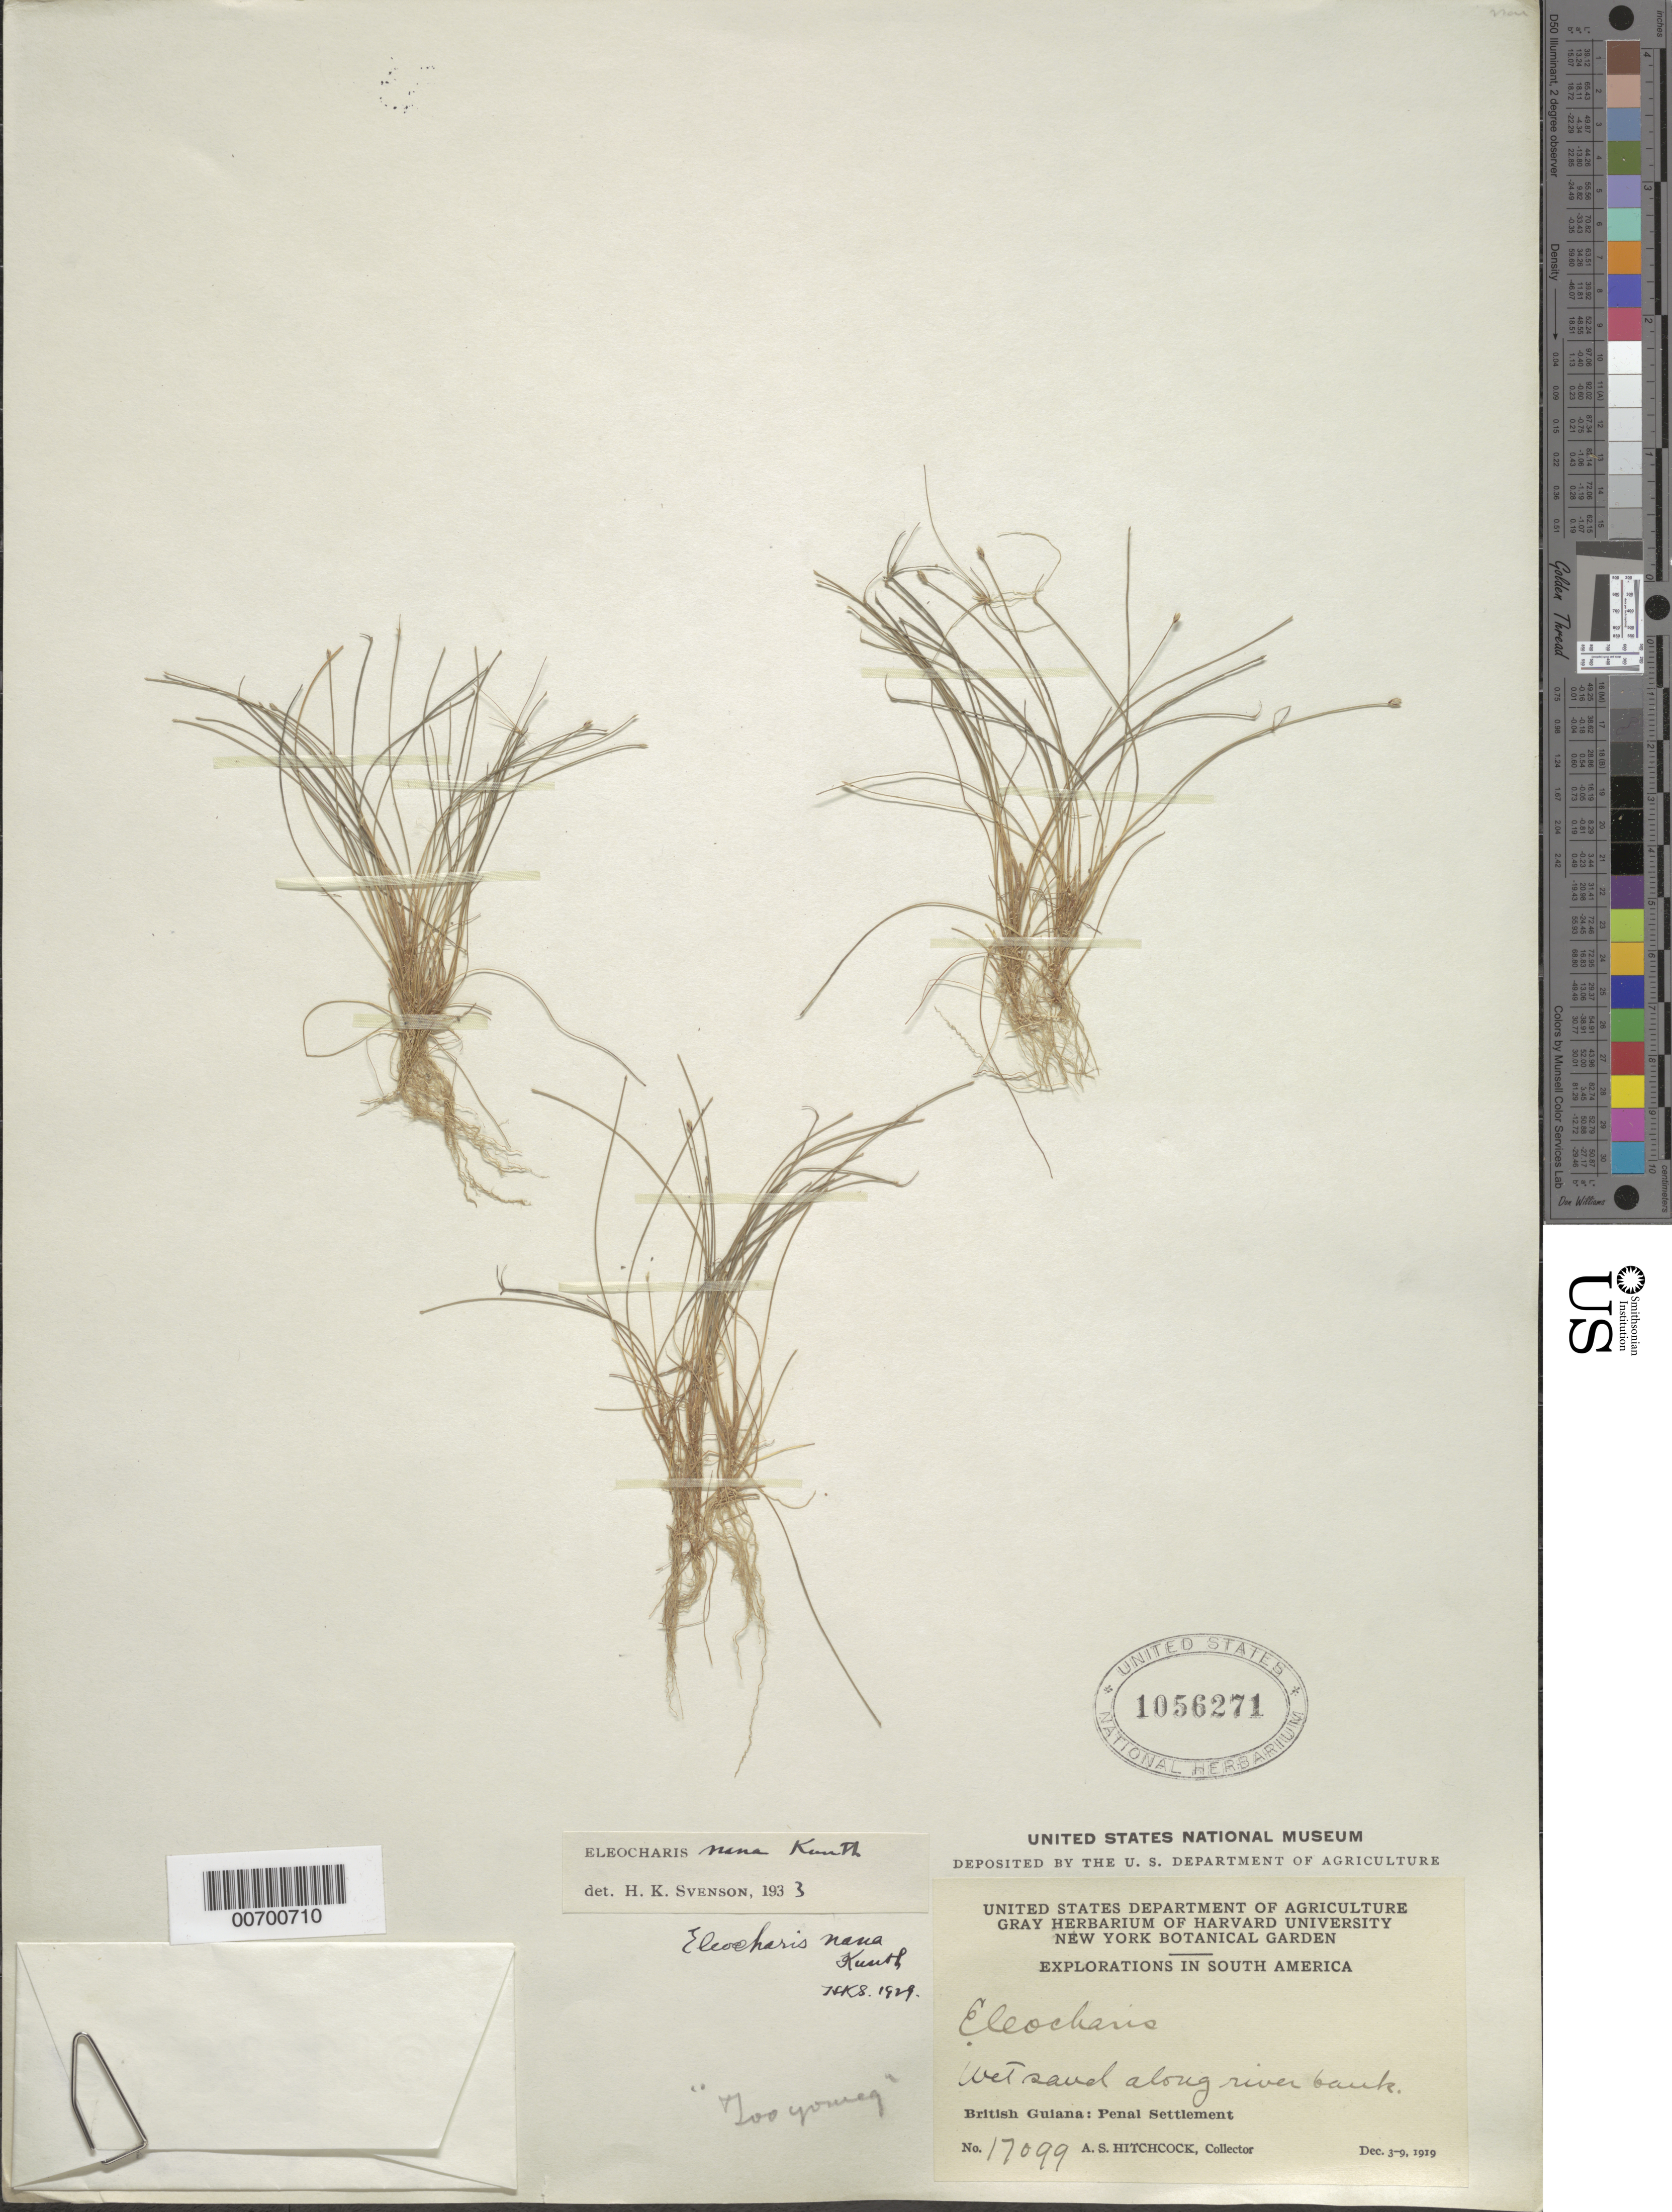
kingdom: Plantae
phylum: Tracheophyta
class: Liliopsida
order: Poales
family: Cyperaceae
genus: Eleocharis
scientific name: Eleocharis nana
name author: Kunth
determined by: Svenson, Henry K.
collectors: A. S. Hitchcock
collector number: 17099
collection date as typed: Dec. 3-9, 1919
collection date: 1919-12-03/1919-12-09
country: Guyana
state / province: Cuyuni-Mazaruni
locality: Penal Settlement, on W side of Essequibo River, near mouth of Mazaruni River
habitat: Wet sand along river bank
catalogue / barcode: US 1056271